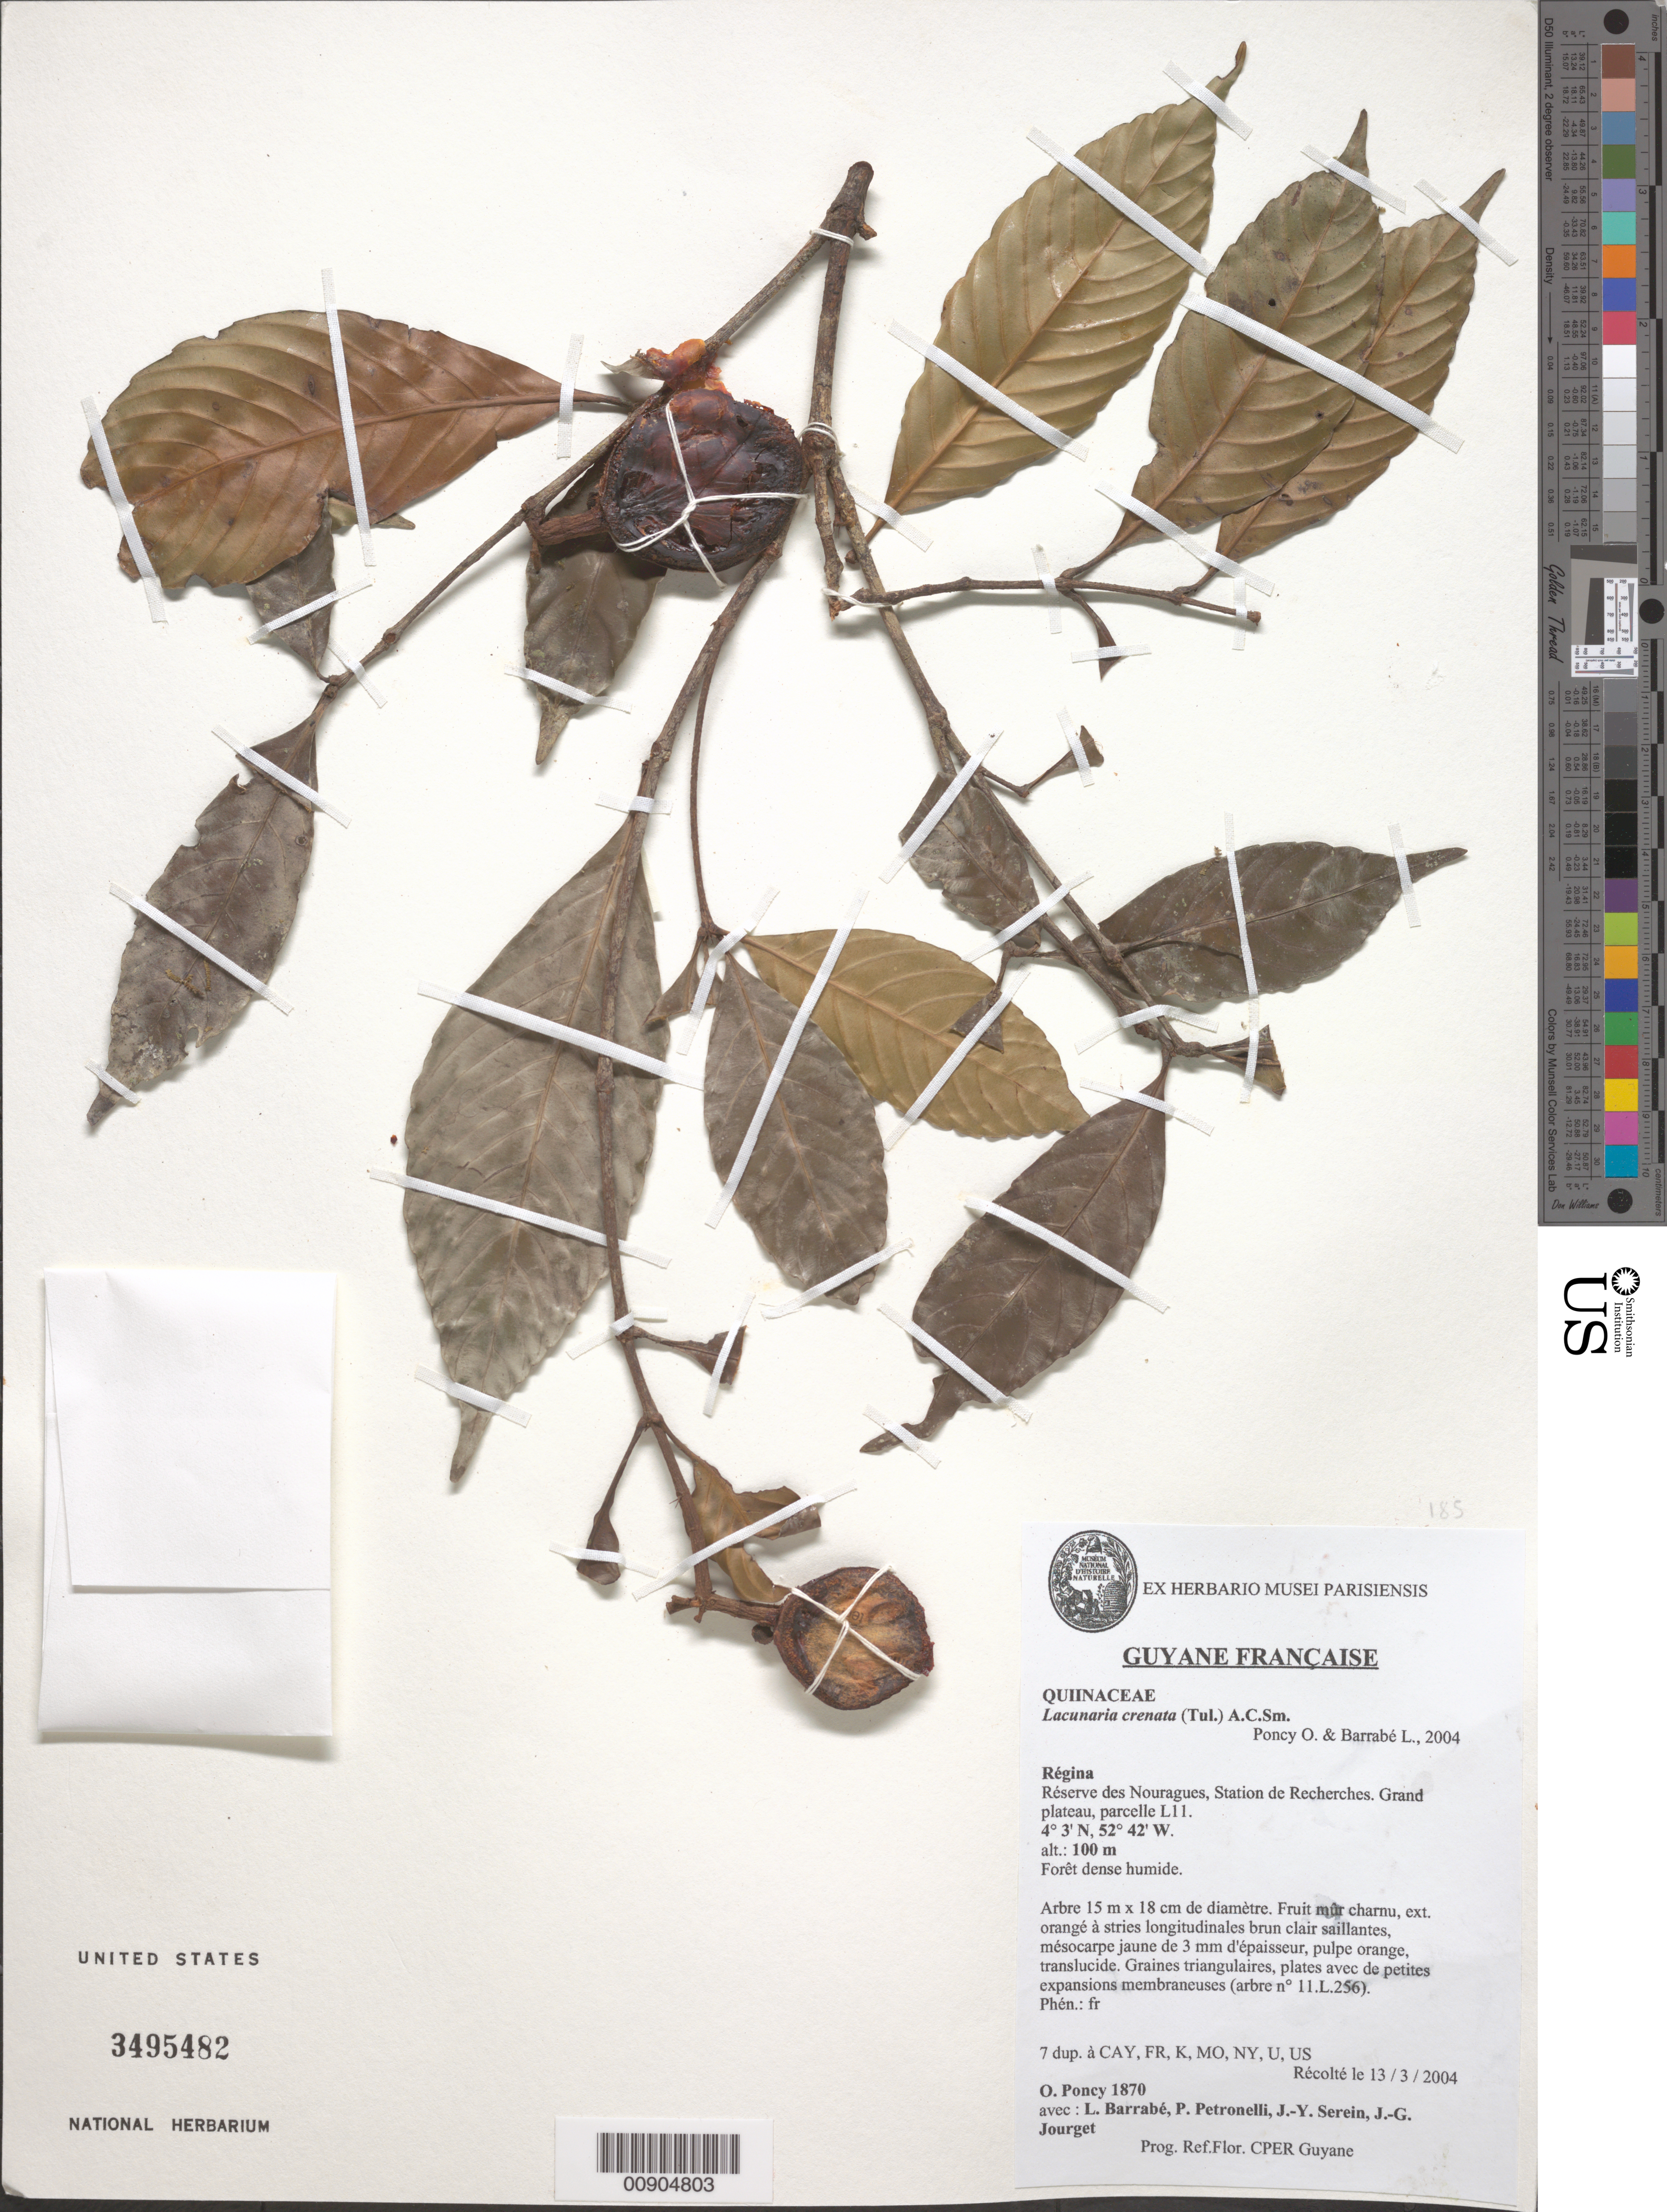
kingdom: Plantae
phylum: Tracheophyta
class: Magnoliopsida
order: Malpighiales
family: Quiinaceae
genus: Lacunaria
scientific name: Lacunaria crenata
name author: (Tul.) A.C. Sm.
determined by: Poncy, O.; Barrabé, L.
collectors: O. Poncy, L. Barrabé, P. Petronelli, J. Serein & J. Jourget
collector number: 1870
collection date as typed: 13-Mar-04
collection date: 2004-03-13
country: French Guiana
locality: Régina, Réserve des Nouragues, Station de Recherches. Grande plateau, parcelle L11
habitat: Forêt dense humide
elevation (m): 100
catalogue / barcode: US 3495482